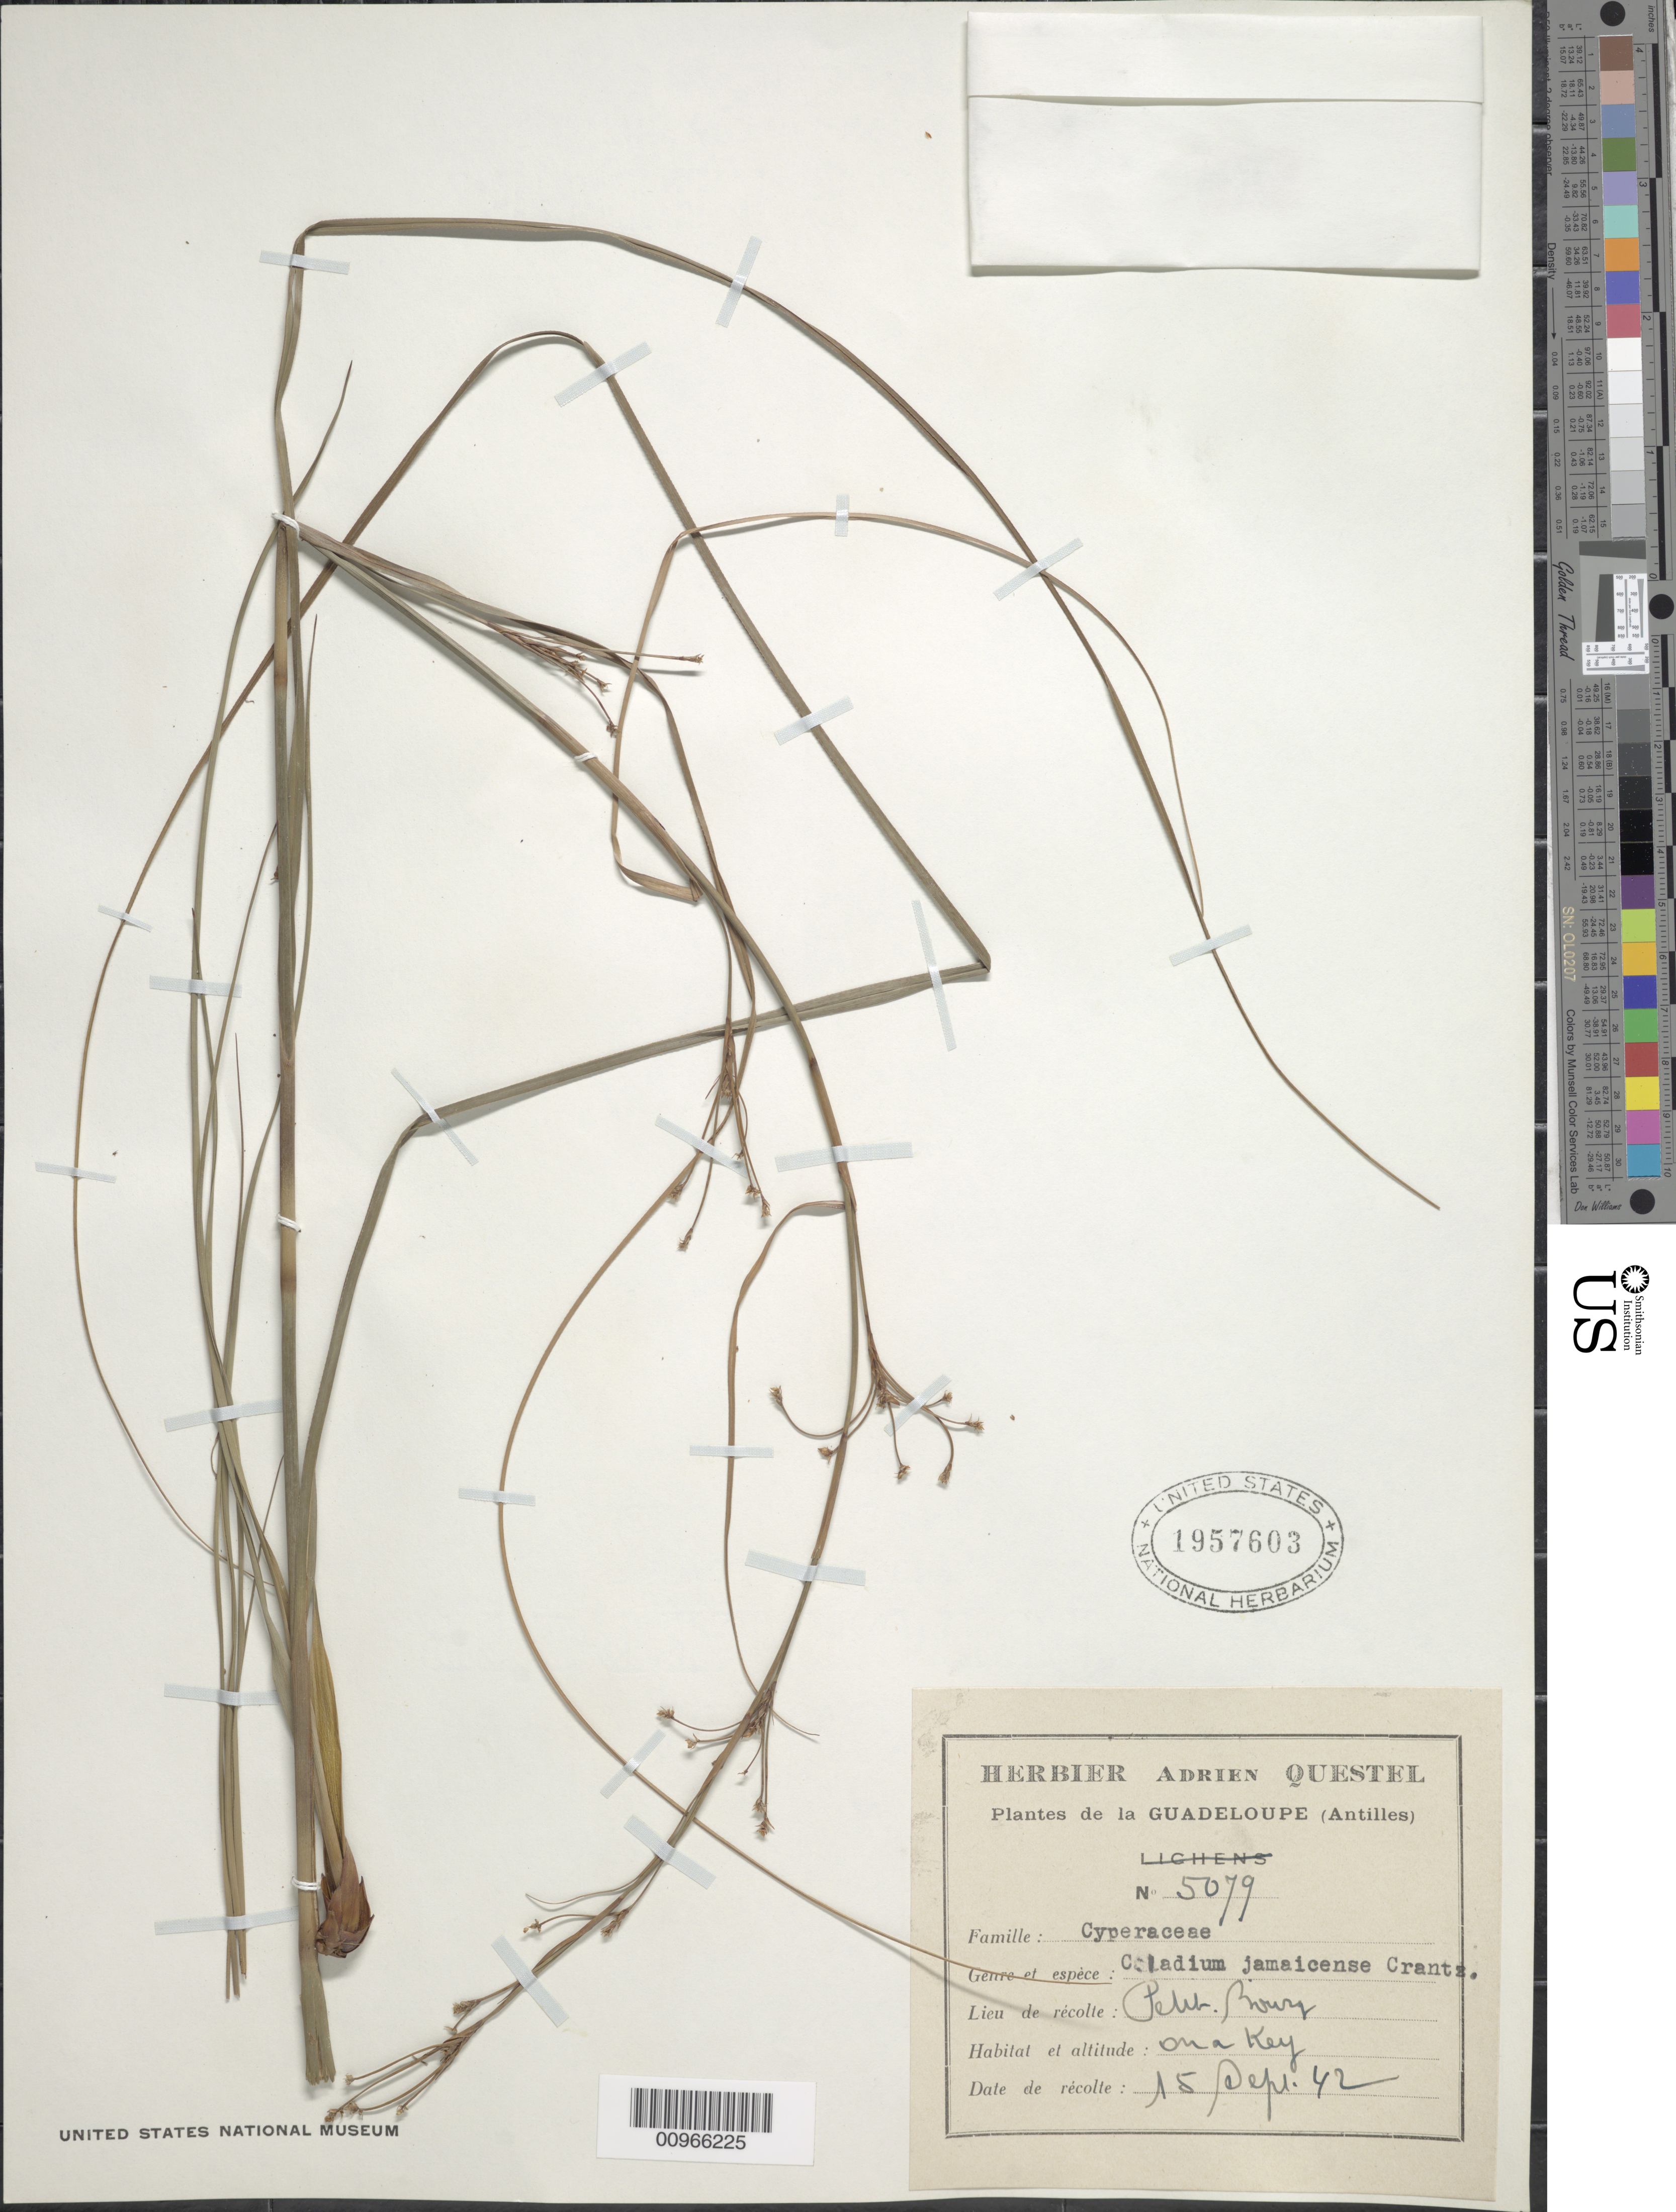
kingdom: Plantae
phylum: Tracheophyta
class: Liliopsida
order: Poales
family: Cyperaceae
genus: Cladium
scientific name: Cladium jamaicense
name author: Crantz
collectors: A. Questel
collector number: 5079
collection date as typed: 15 Sep 1942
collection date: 1942-09-15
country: Guadeloupe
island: Basse Terre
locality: Petit Bourg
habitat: On a key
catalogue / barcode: US 1957603